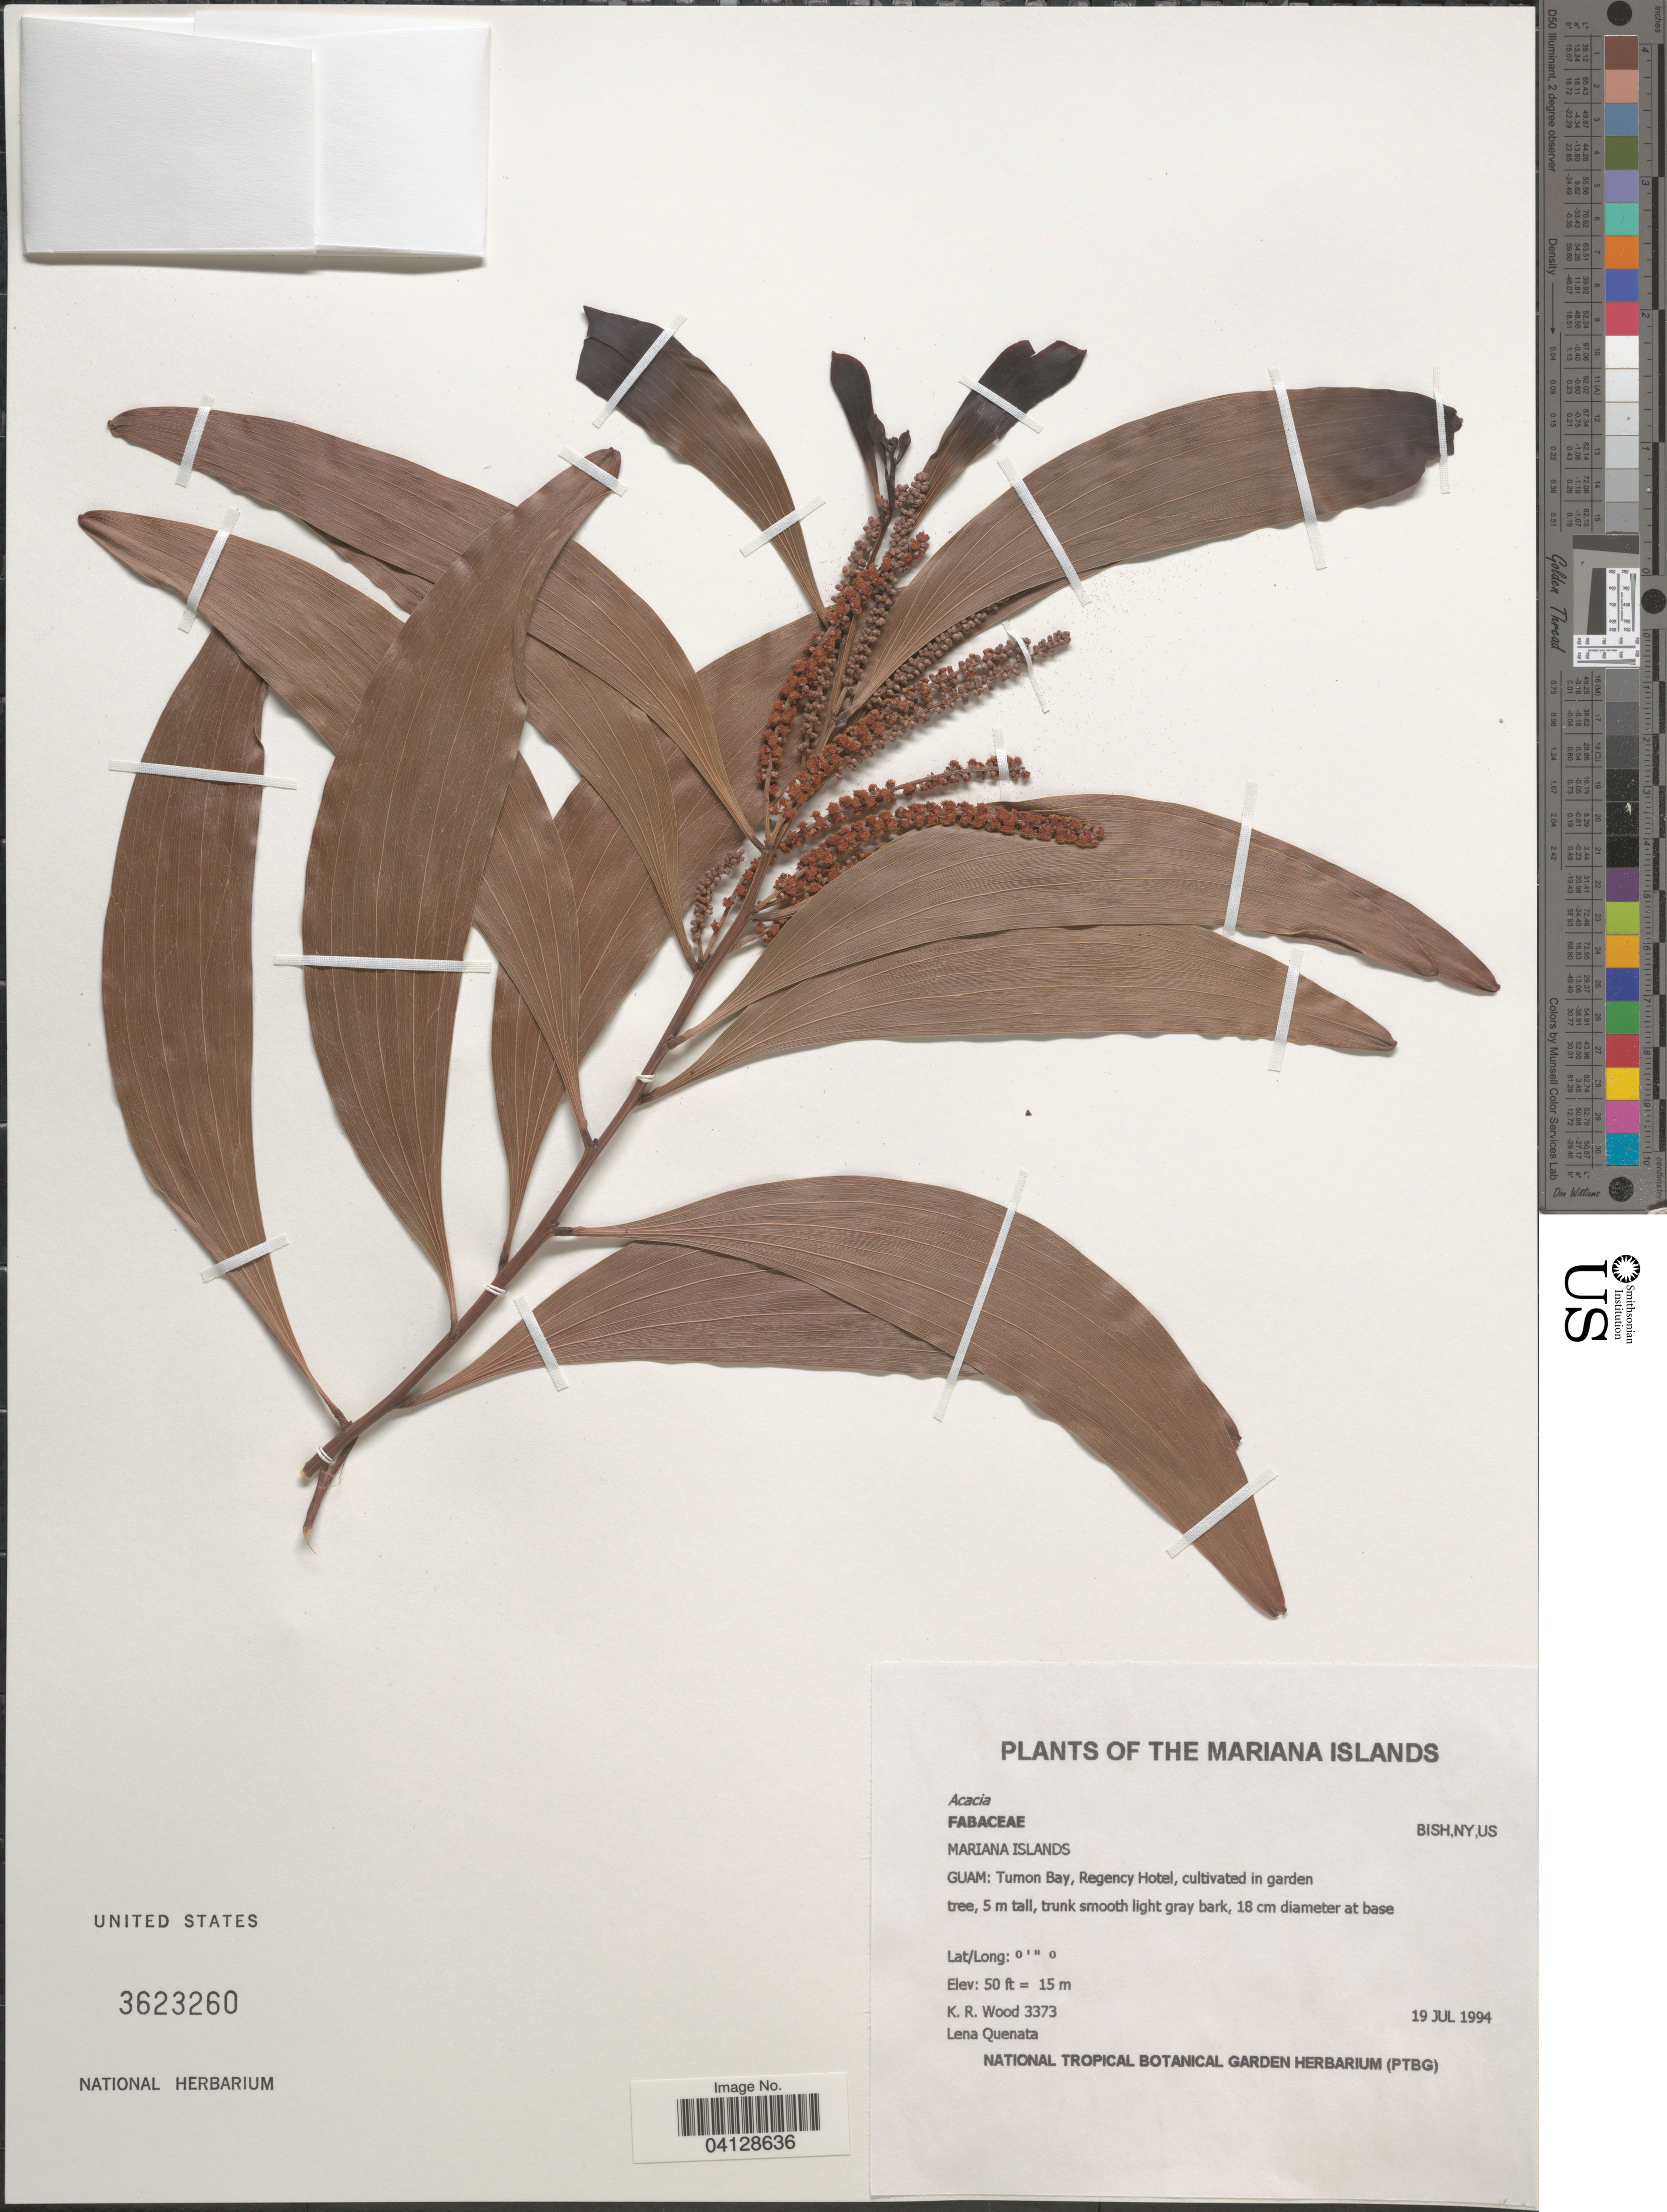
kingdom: Plantae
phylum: Tracheophyta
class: Magnoliopsida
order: Fabales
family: Fabaceae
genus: Acacia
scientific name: Acacia sp.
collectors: K. R. Wood & L. Quenata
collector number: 3373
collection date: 1994-07-19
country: Guam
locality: Mariana Islands. Tumon Bay, Regency Hotel.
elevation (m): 15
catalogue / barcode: US 3623260